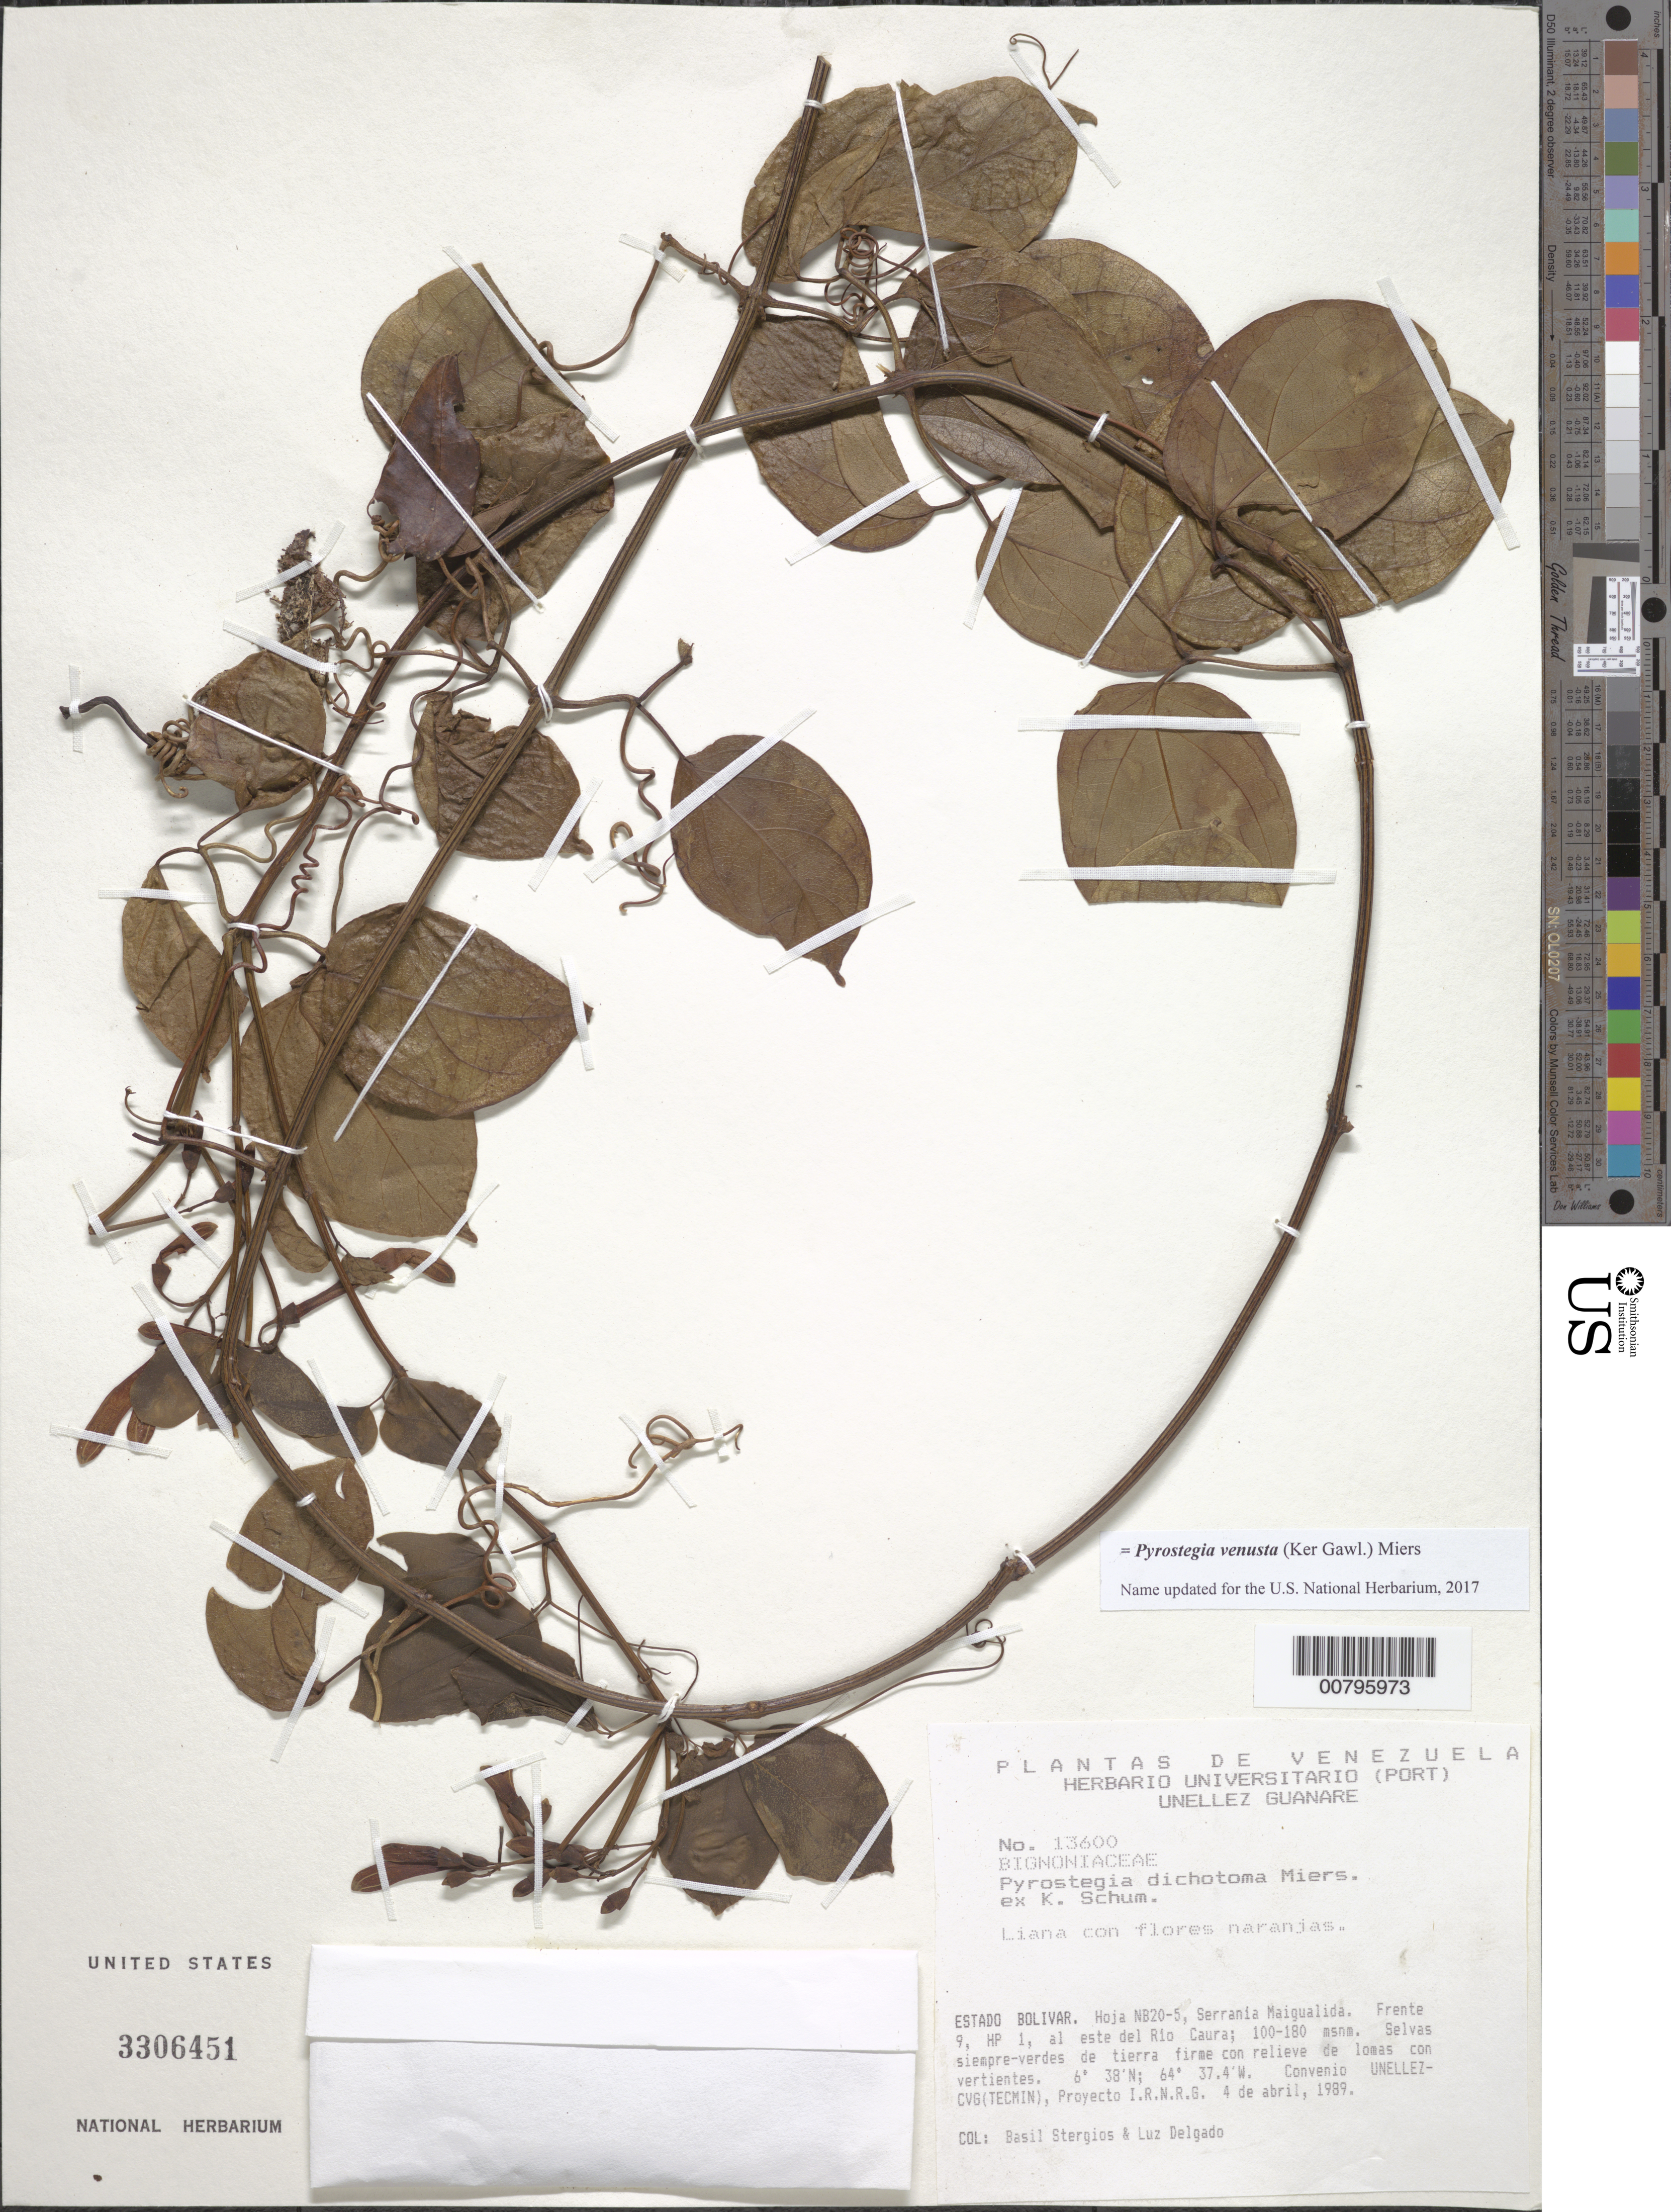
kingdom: Plantae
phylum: Tracheophyta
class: Magnoliopsida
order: Lamiales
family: Bignoniaceae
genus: Pyrostegia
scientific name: Pyrostegia venusta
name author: (Ker Gawl.) Miers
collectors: B. G. Stergios & L. Delgado V.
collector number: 13600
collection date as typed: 4-Apr-89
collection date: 1989-04-04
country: Venezuela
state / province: Bolívar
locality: Serrania Maigualida, E del río Caura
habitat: Selvas siempre verdes de tierra firme con relieve de lomas con vertientes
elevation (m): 100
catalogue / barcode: US 3306451